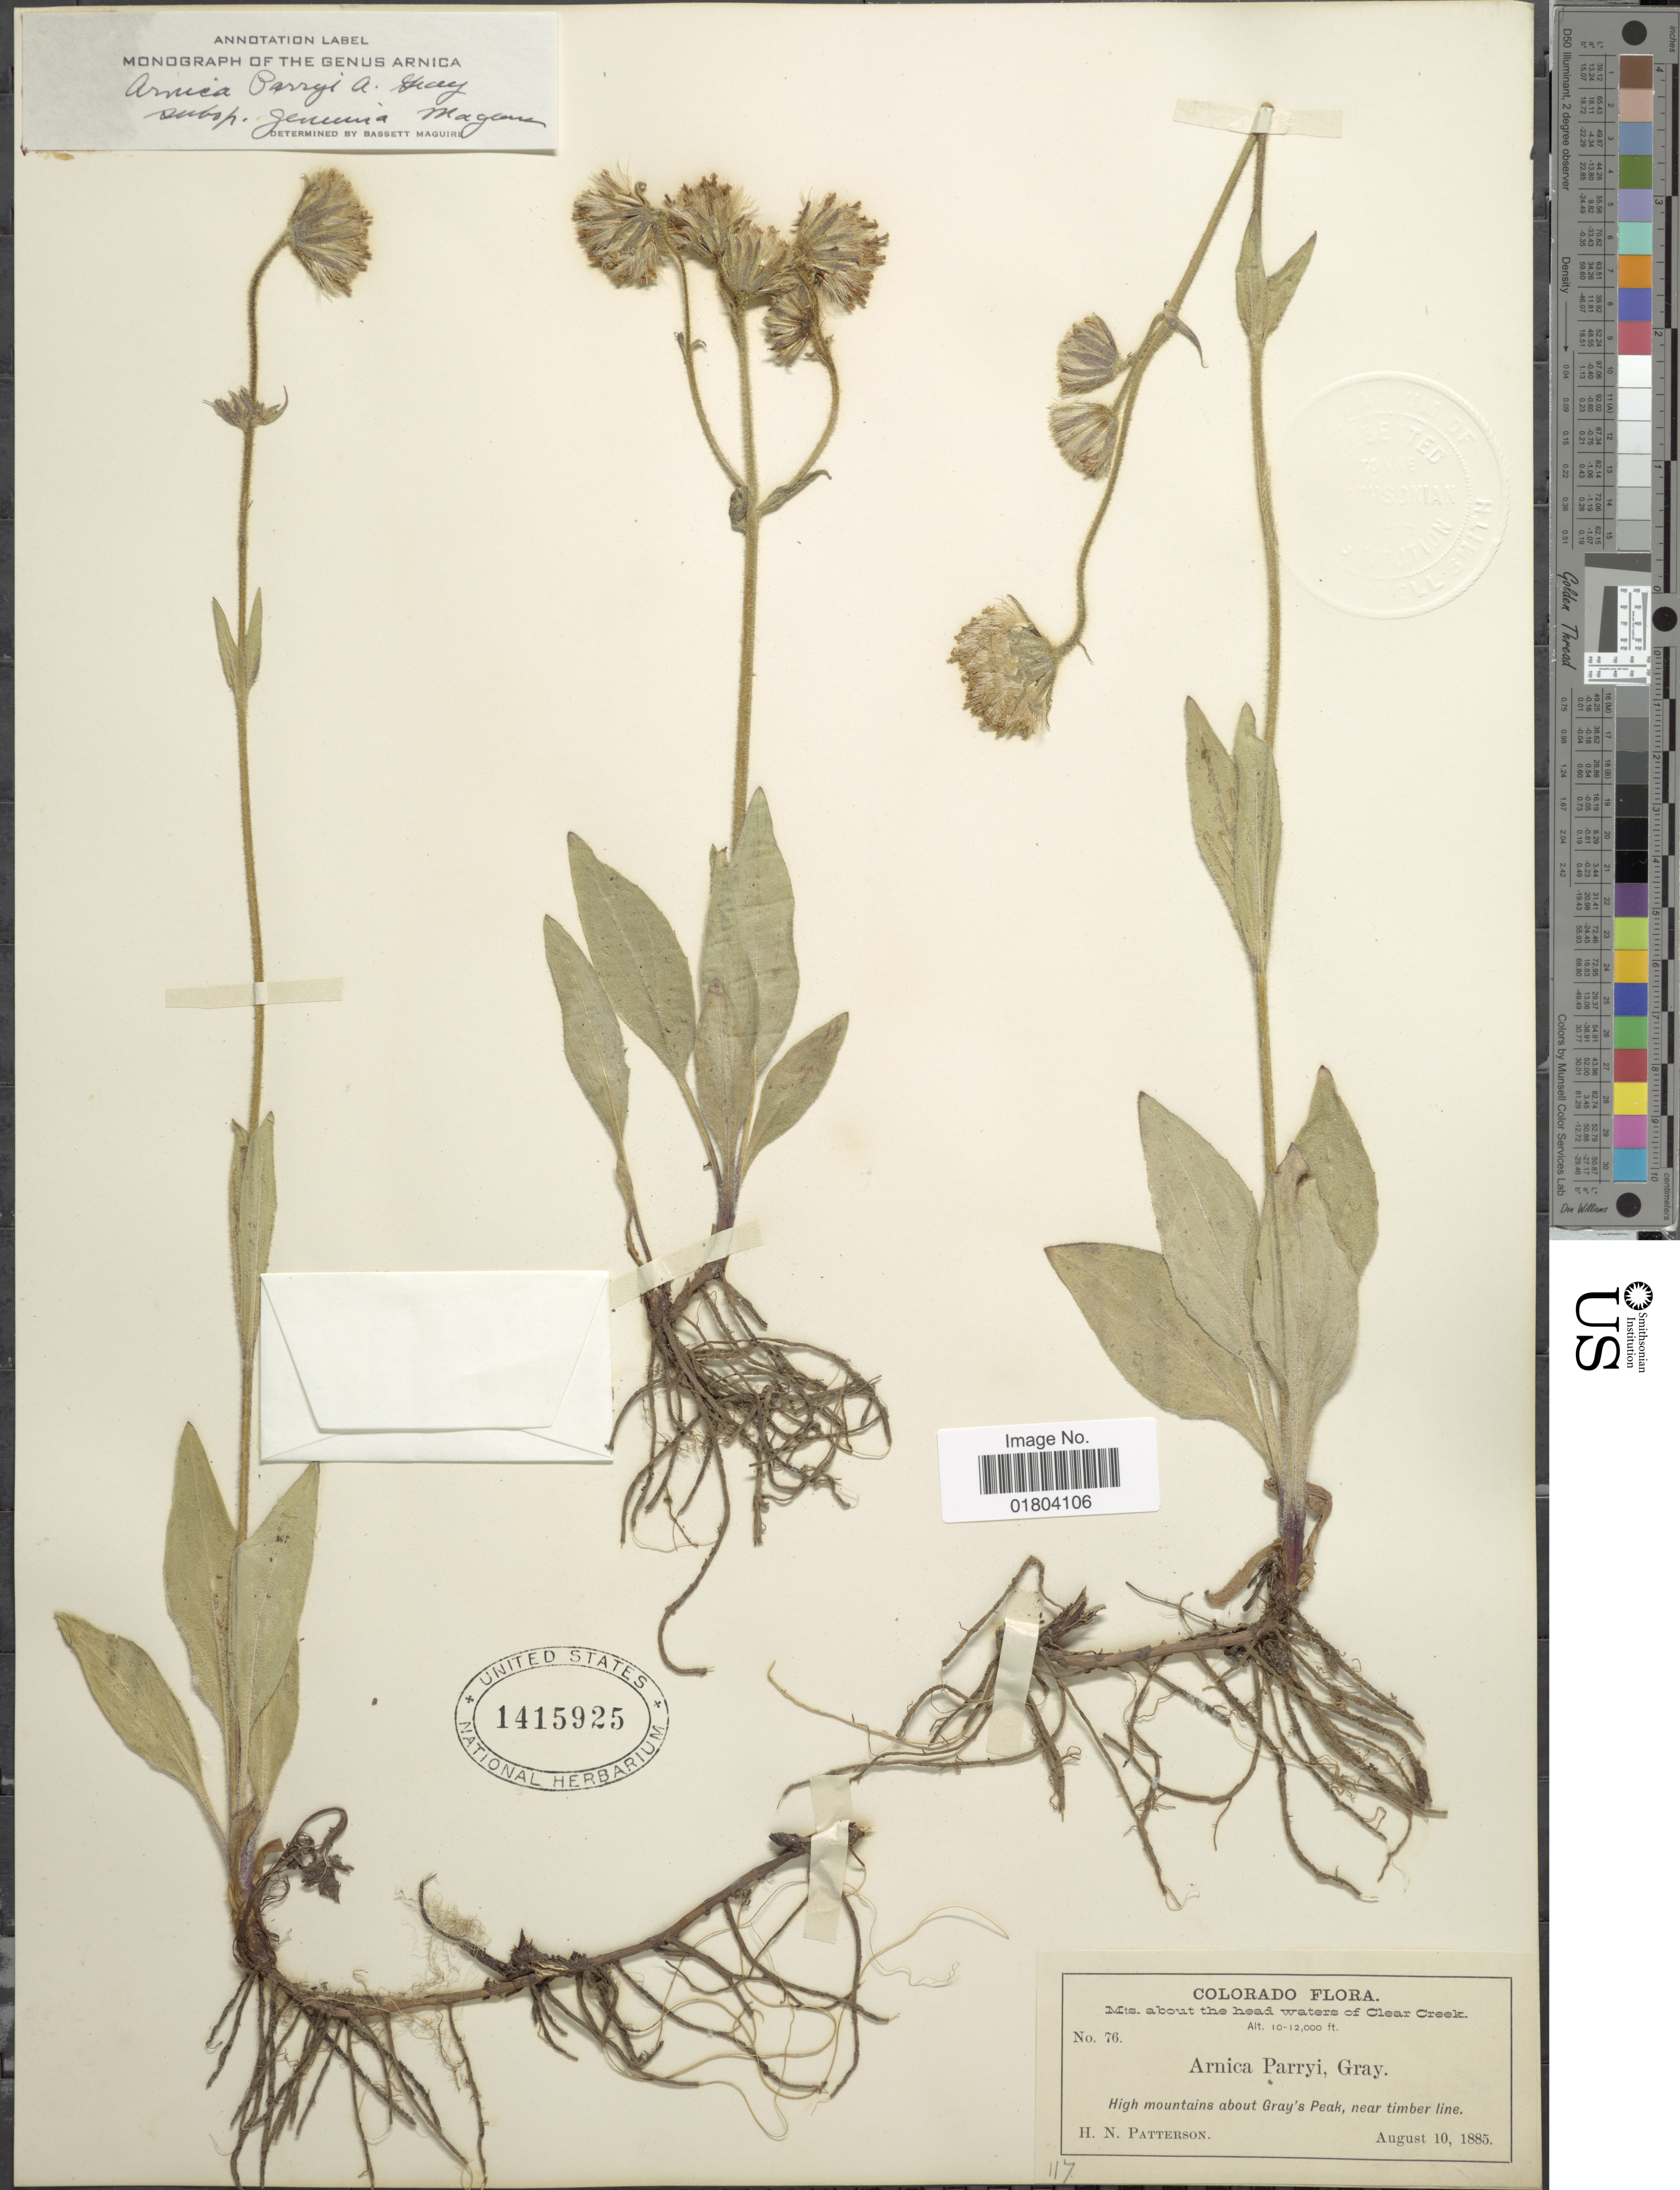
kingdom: Plantae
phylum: Tracheophyta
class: Magnoliopsida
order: Asterales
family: Asteraceae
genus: Arnica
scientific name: Arnica parryi subsp. genuina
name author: Maguire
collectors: H. N. Patterson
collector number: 76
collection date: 1885-08-10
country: United States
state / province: Colorado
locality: Mts about the head waters of Clear Creek, High mountain about Gray's Peak, near timber line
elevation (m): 3048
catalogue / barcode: US 1415925